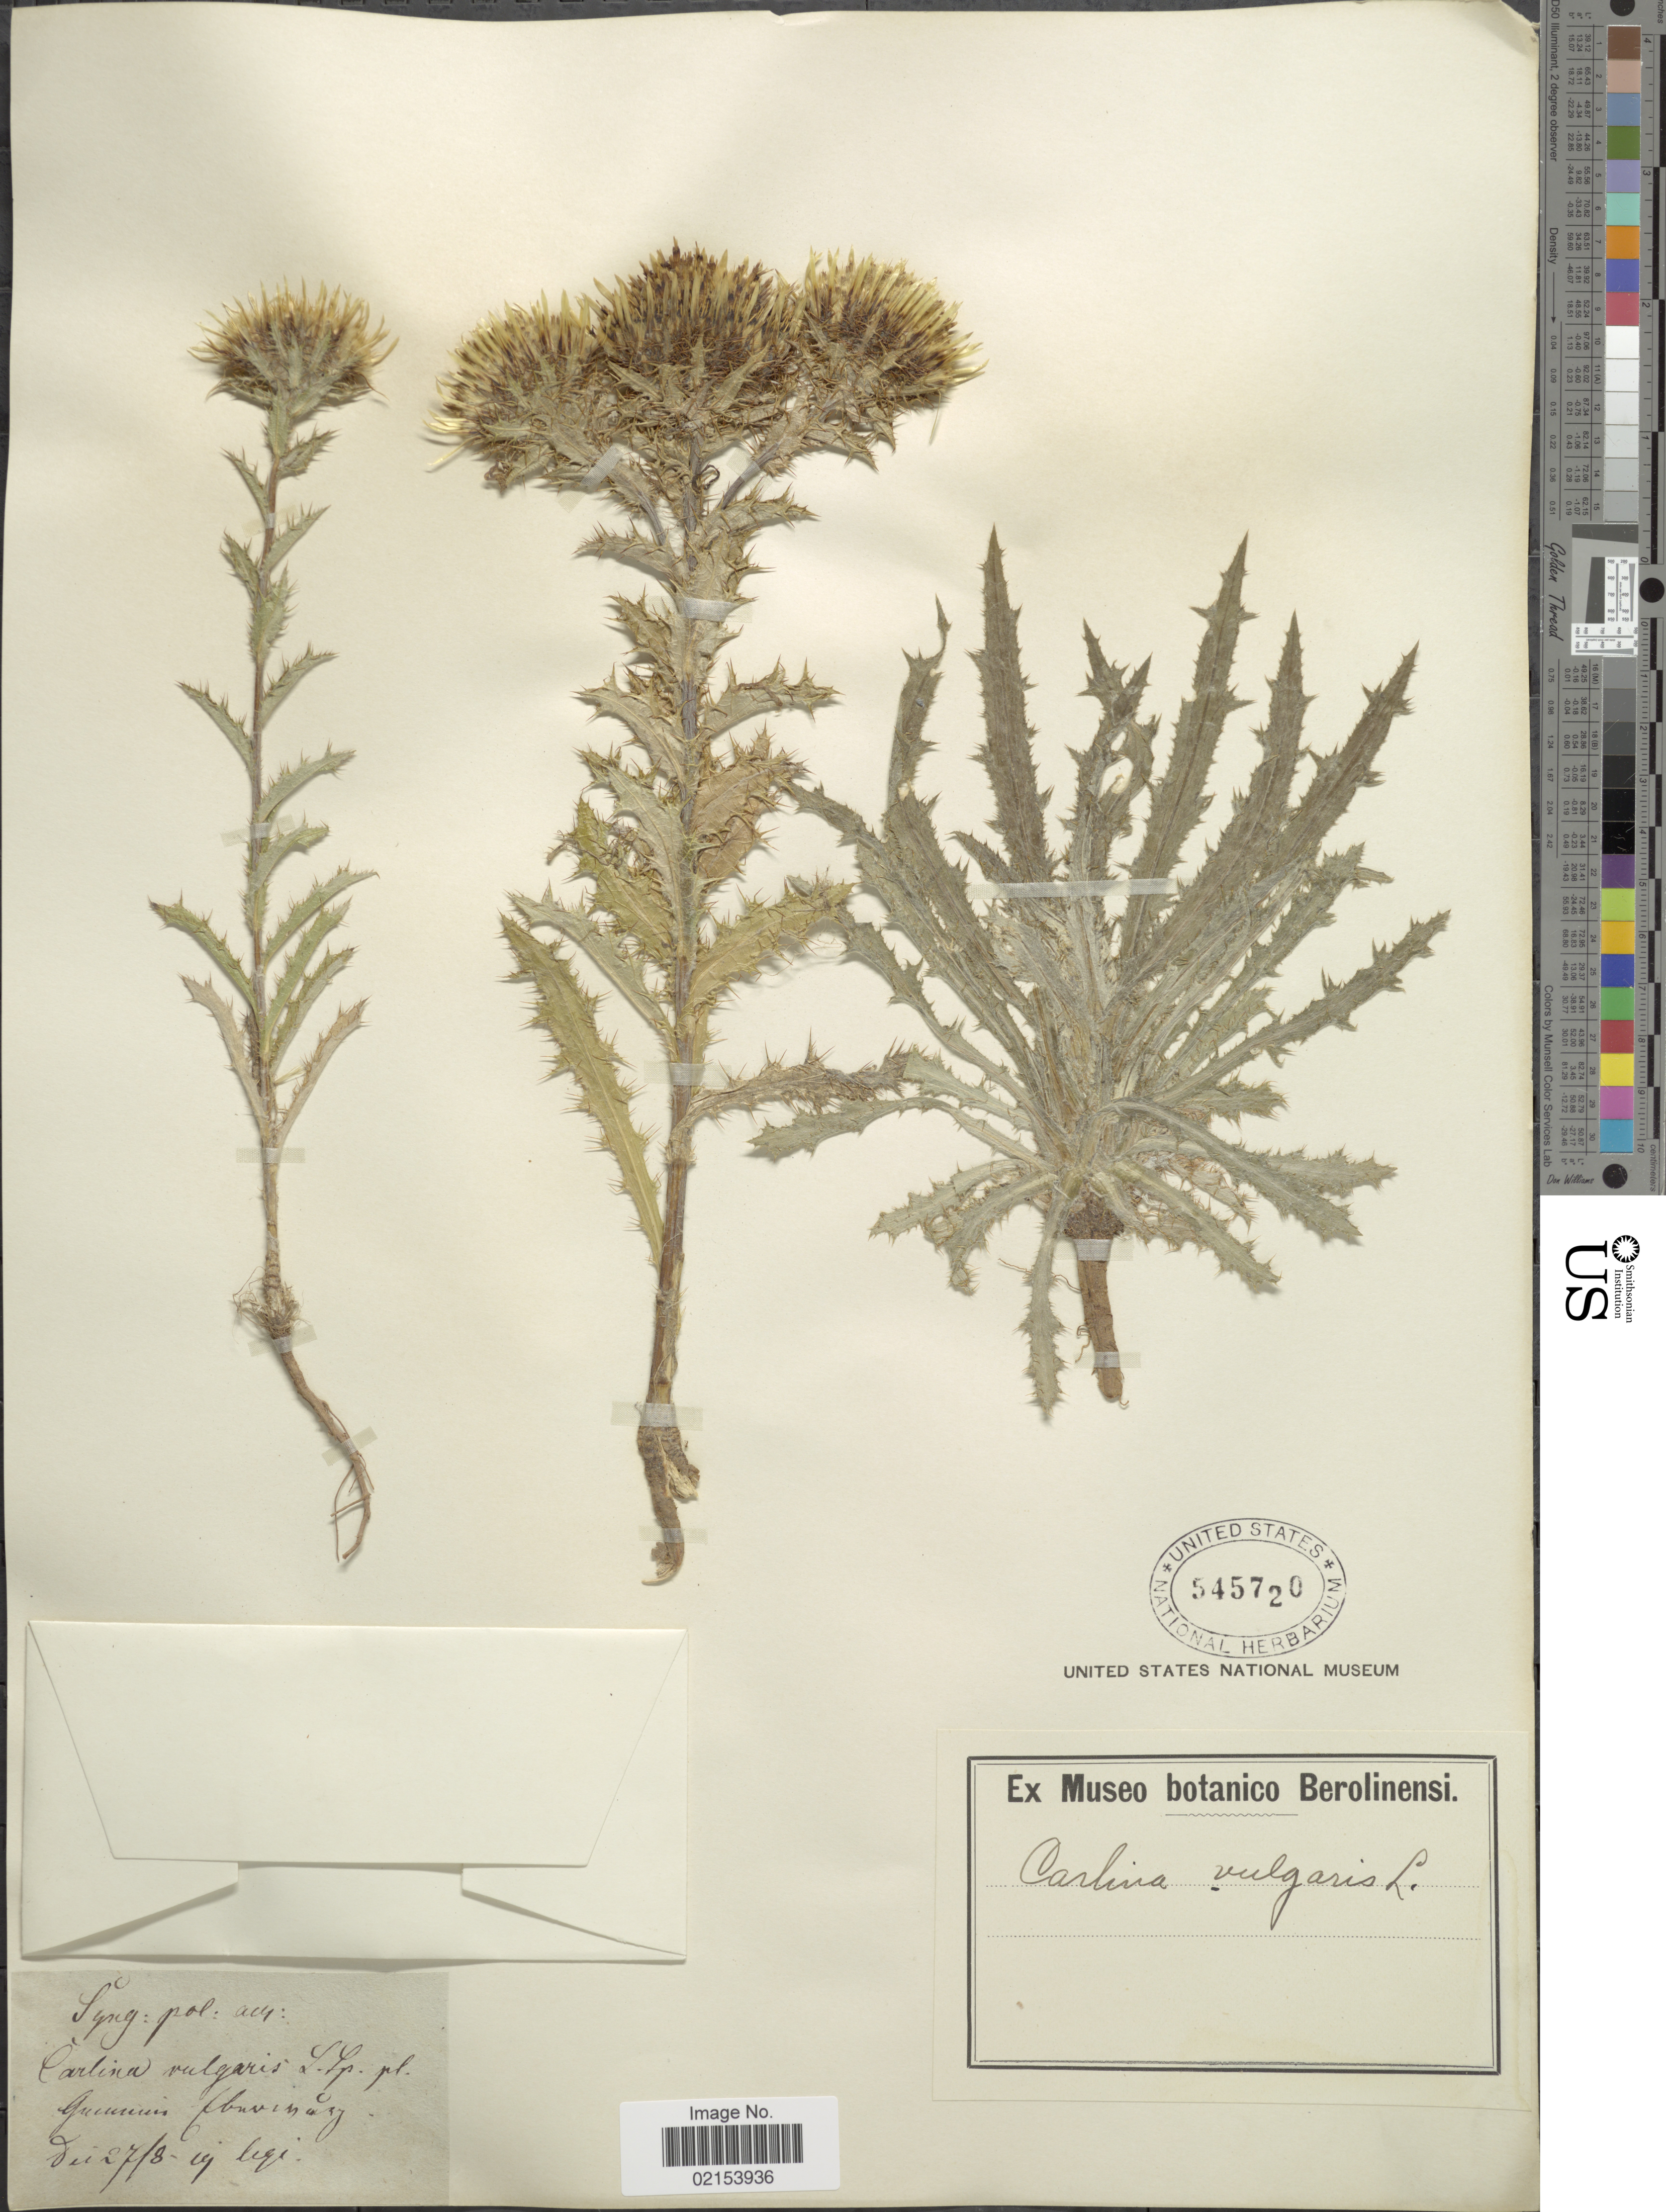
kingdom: Plantae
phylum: Tracheophyta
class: Magnoliopsida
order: Asterales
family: Asteraceae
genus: Carlina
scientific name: Carlina vulgaris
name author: L.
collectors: ex Museo Botanico Berolinensi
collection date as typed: Transcribed d/m/y: 8/12/27 to 19/12/27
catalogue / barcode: US 545720